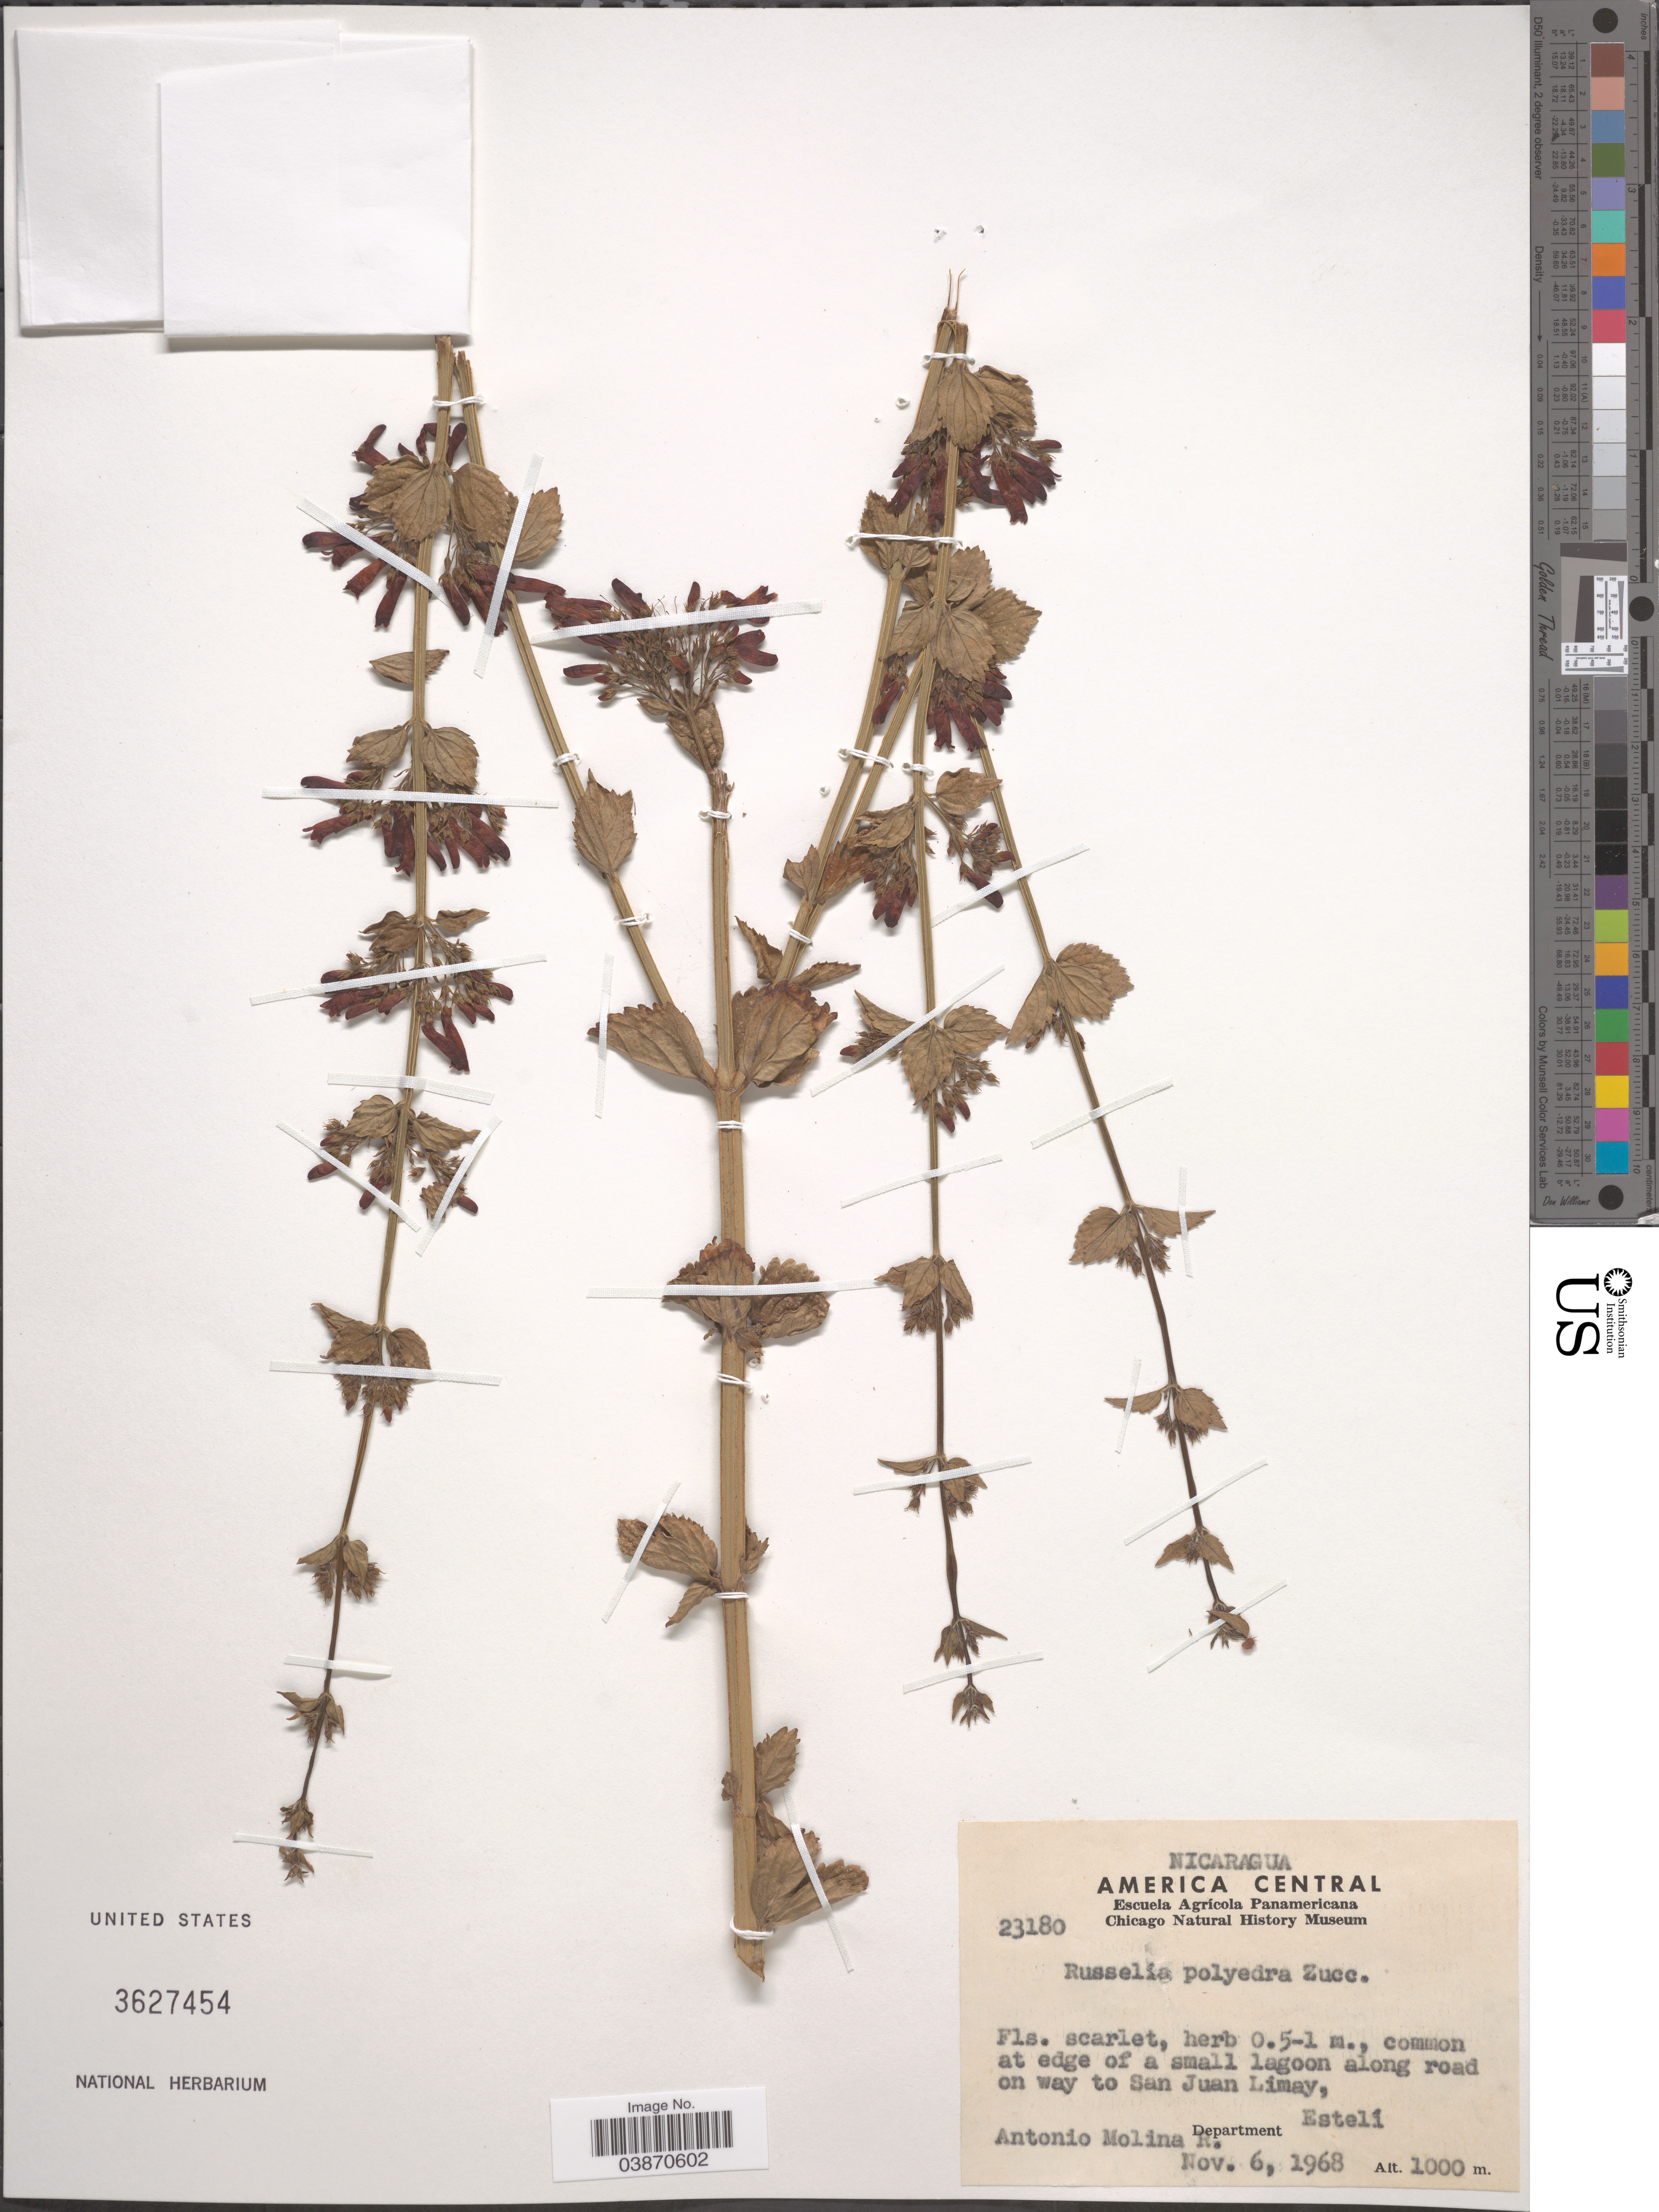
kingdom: Plantae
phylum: Tracheophyta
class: Magnoliopsida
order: Lamiales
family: Plantaginaceae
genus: Russelia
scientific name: Russelia polyedra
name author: Zucc.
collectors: A. Molina R.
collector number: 23180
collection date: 1968-11-06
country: Nicaragua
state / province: Esteli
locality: At edge of small lagoon along road on way to San Juan Limay, Department Estelí.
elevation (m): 1000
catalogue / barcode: US 3627454